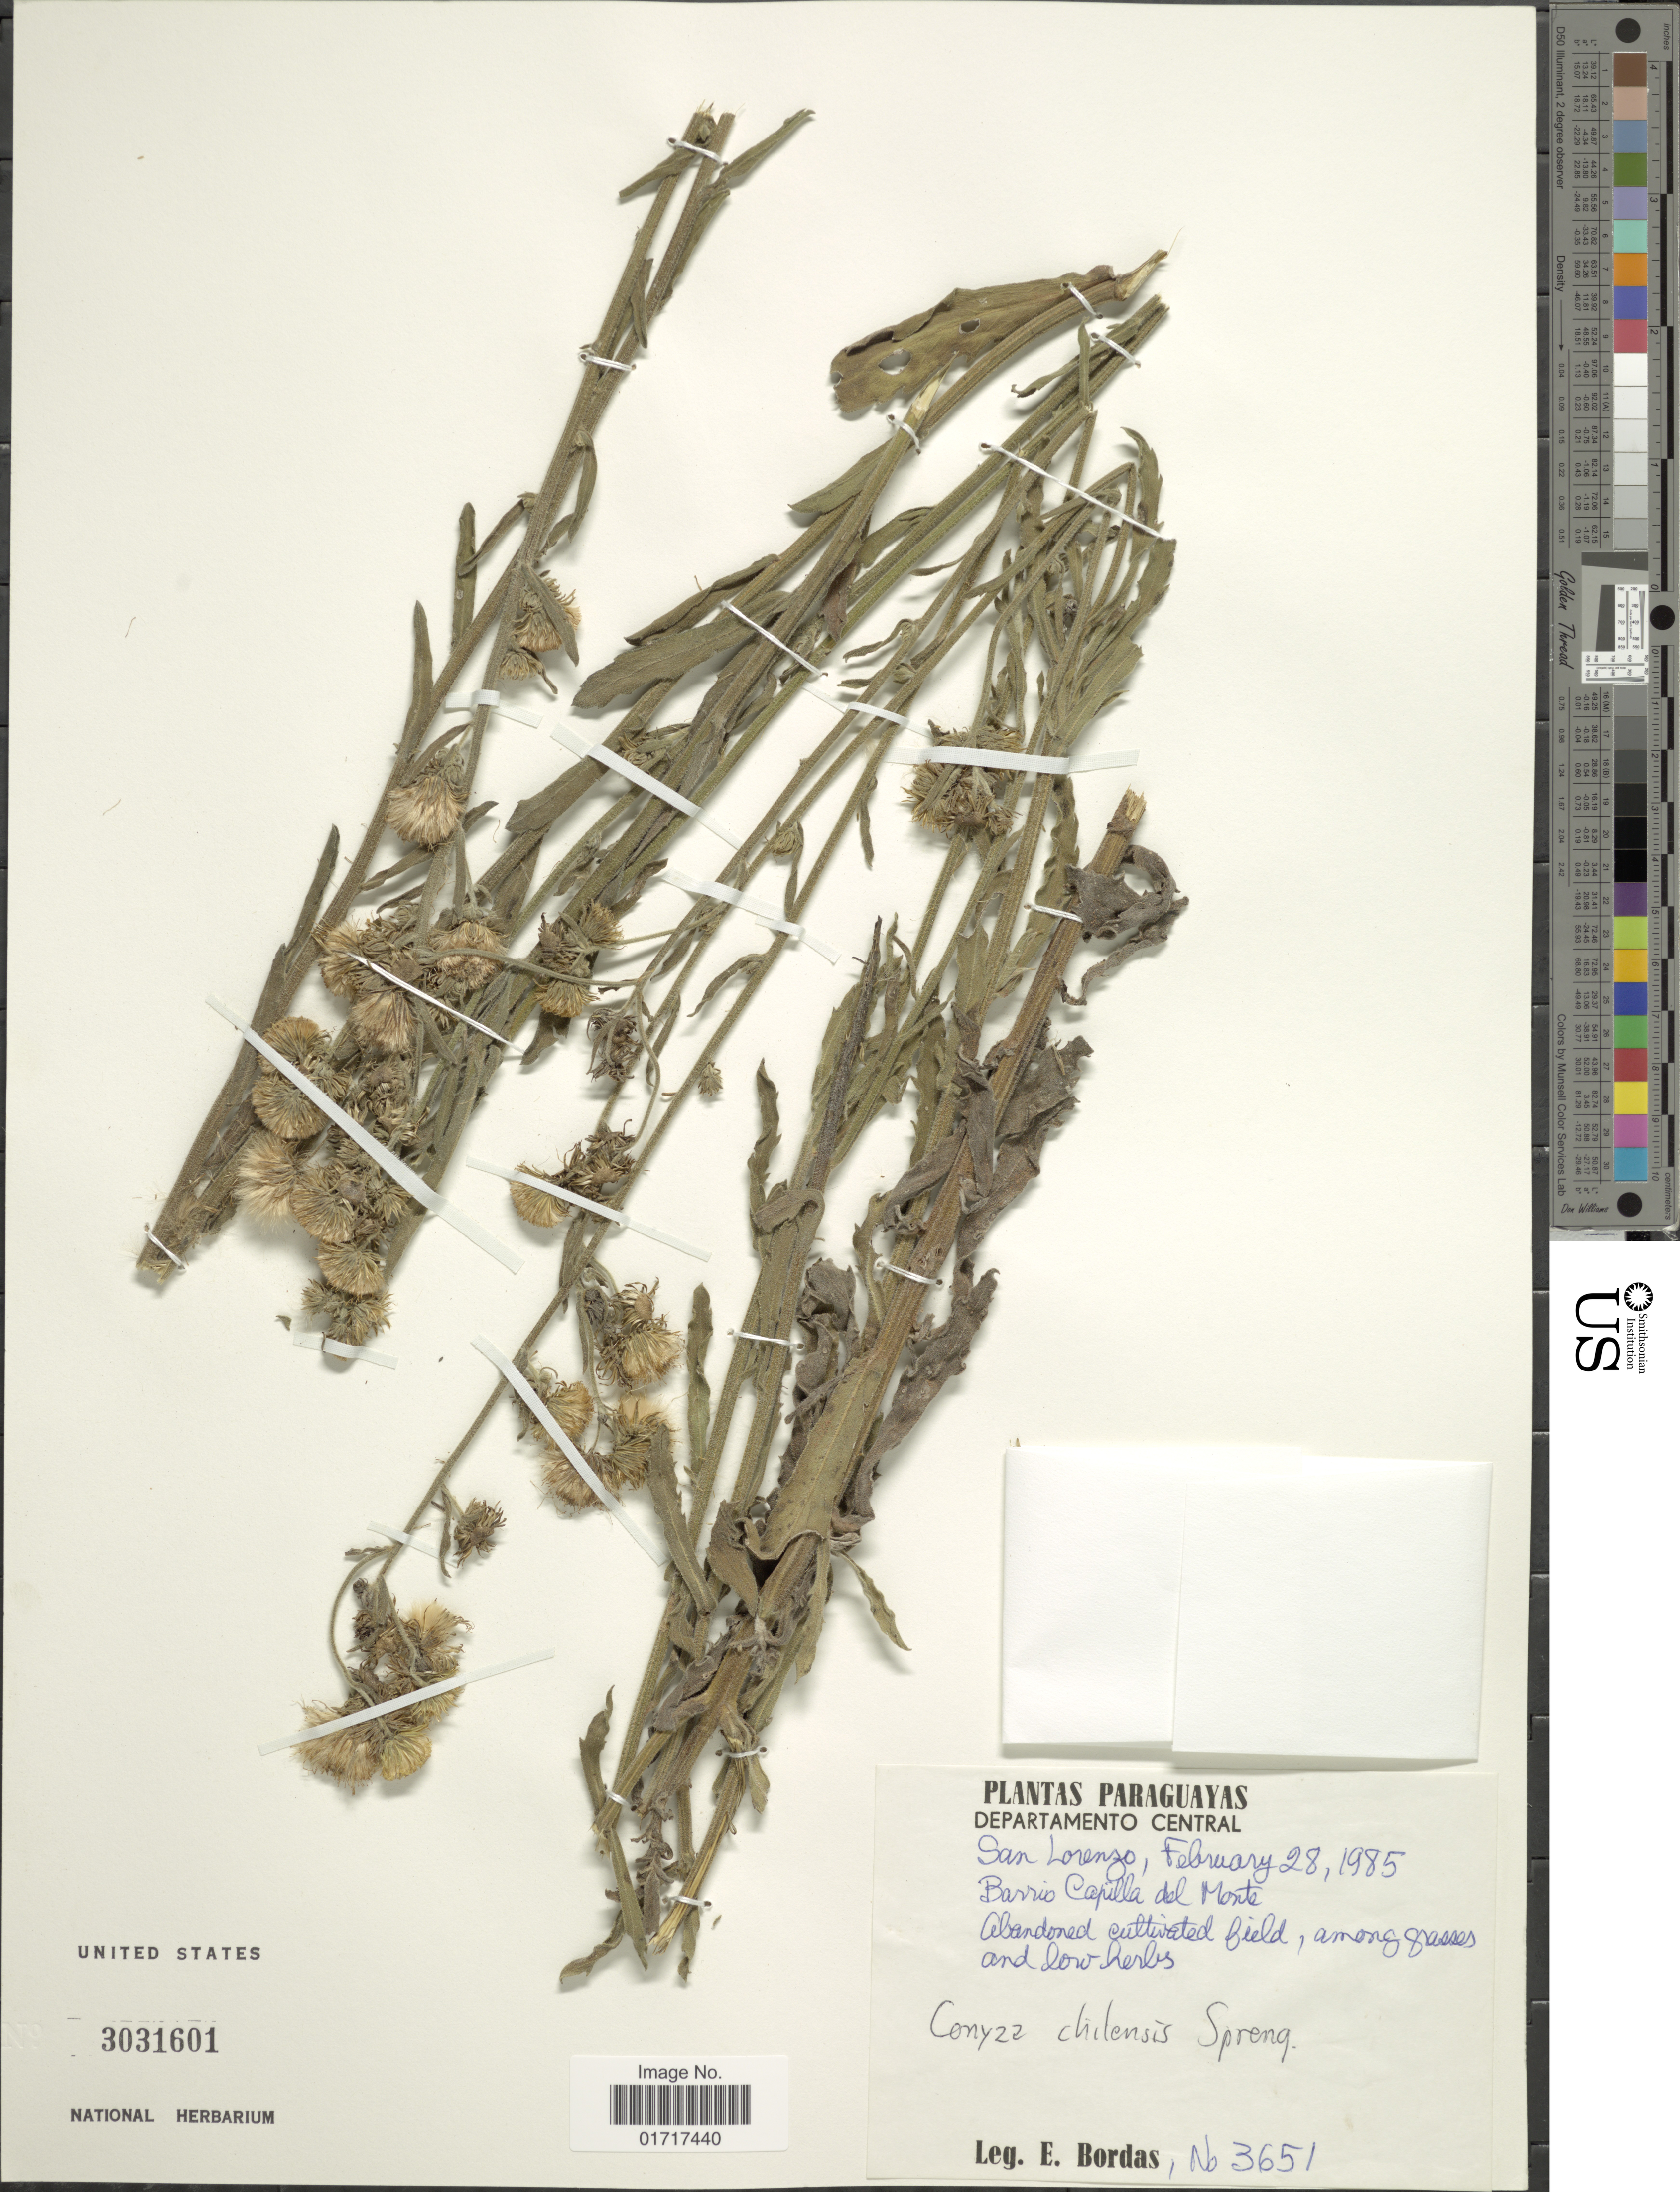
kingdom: Plantae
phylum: Tracheophyta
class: Magnoliopsida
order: Asterales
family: Asteraceae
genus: Conyza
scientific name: Conyza primulaefolia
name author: (Lam.) Cuatrec. & Lourteig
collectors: E. Bordas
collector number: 3651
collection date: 1985-02-28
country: Paraguay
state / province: Central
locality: Departamento Central, San Lorenzo, Barrio Caoilla del Monte.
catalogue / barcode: US 3031601